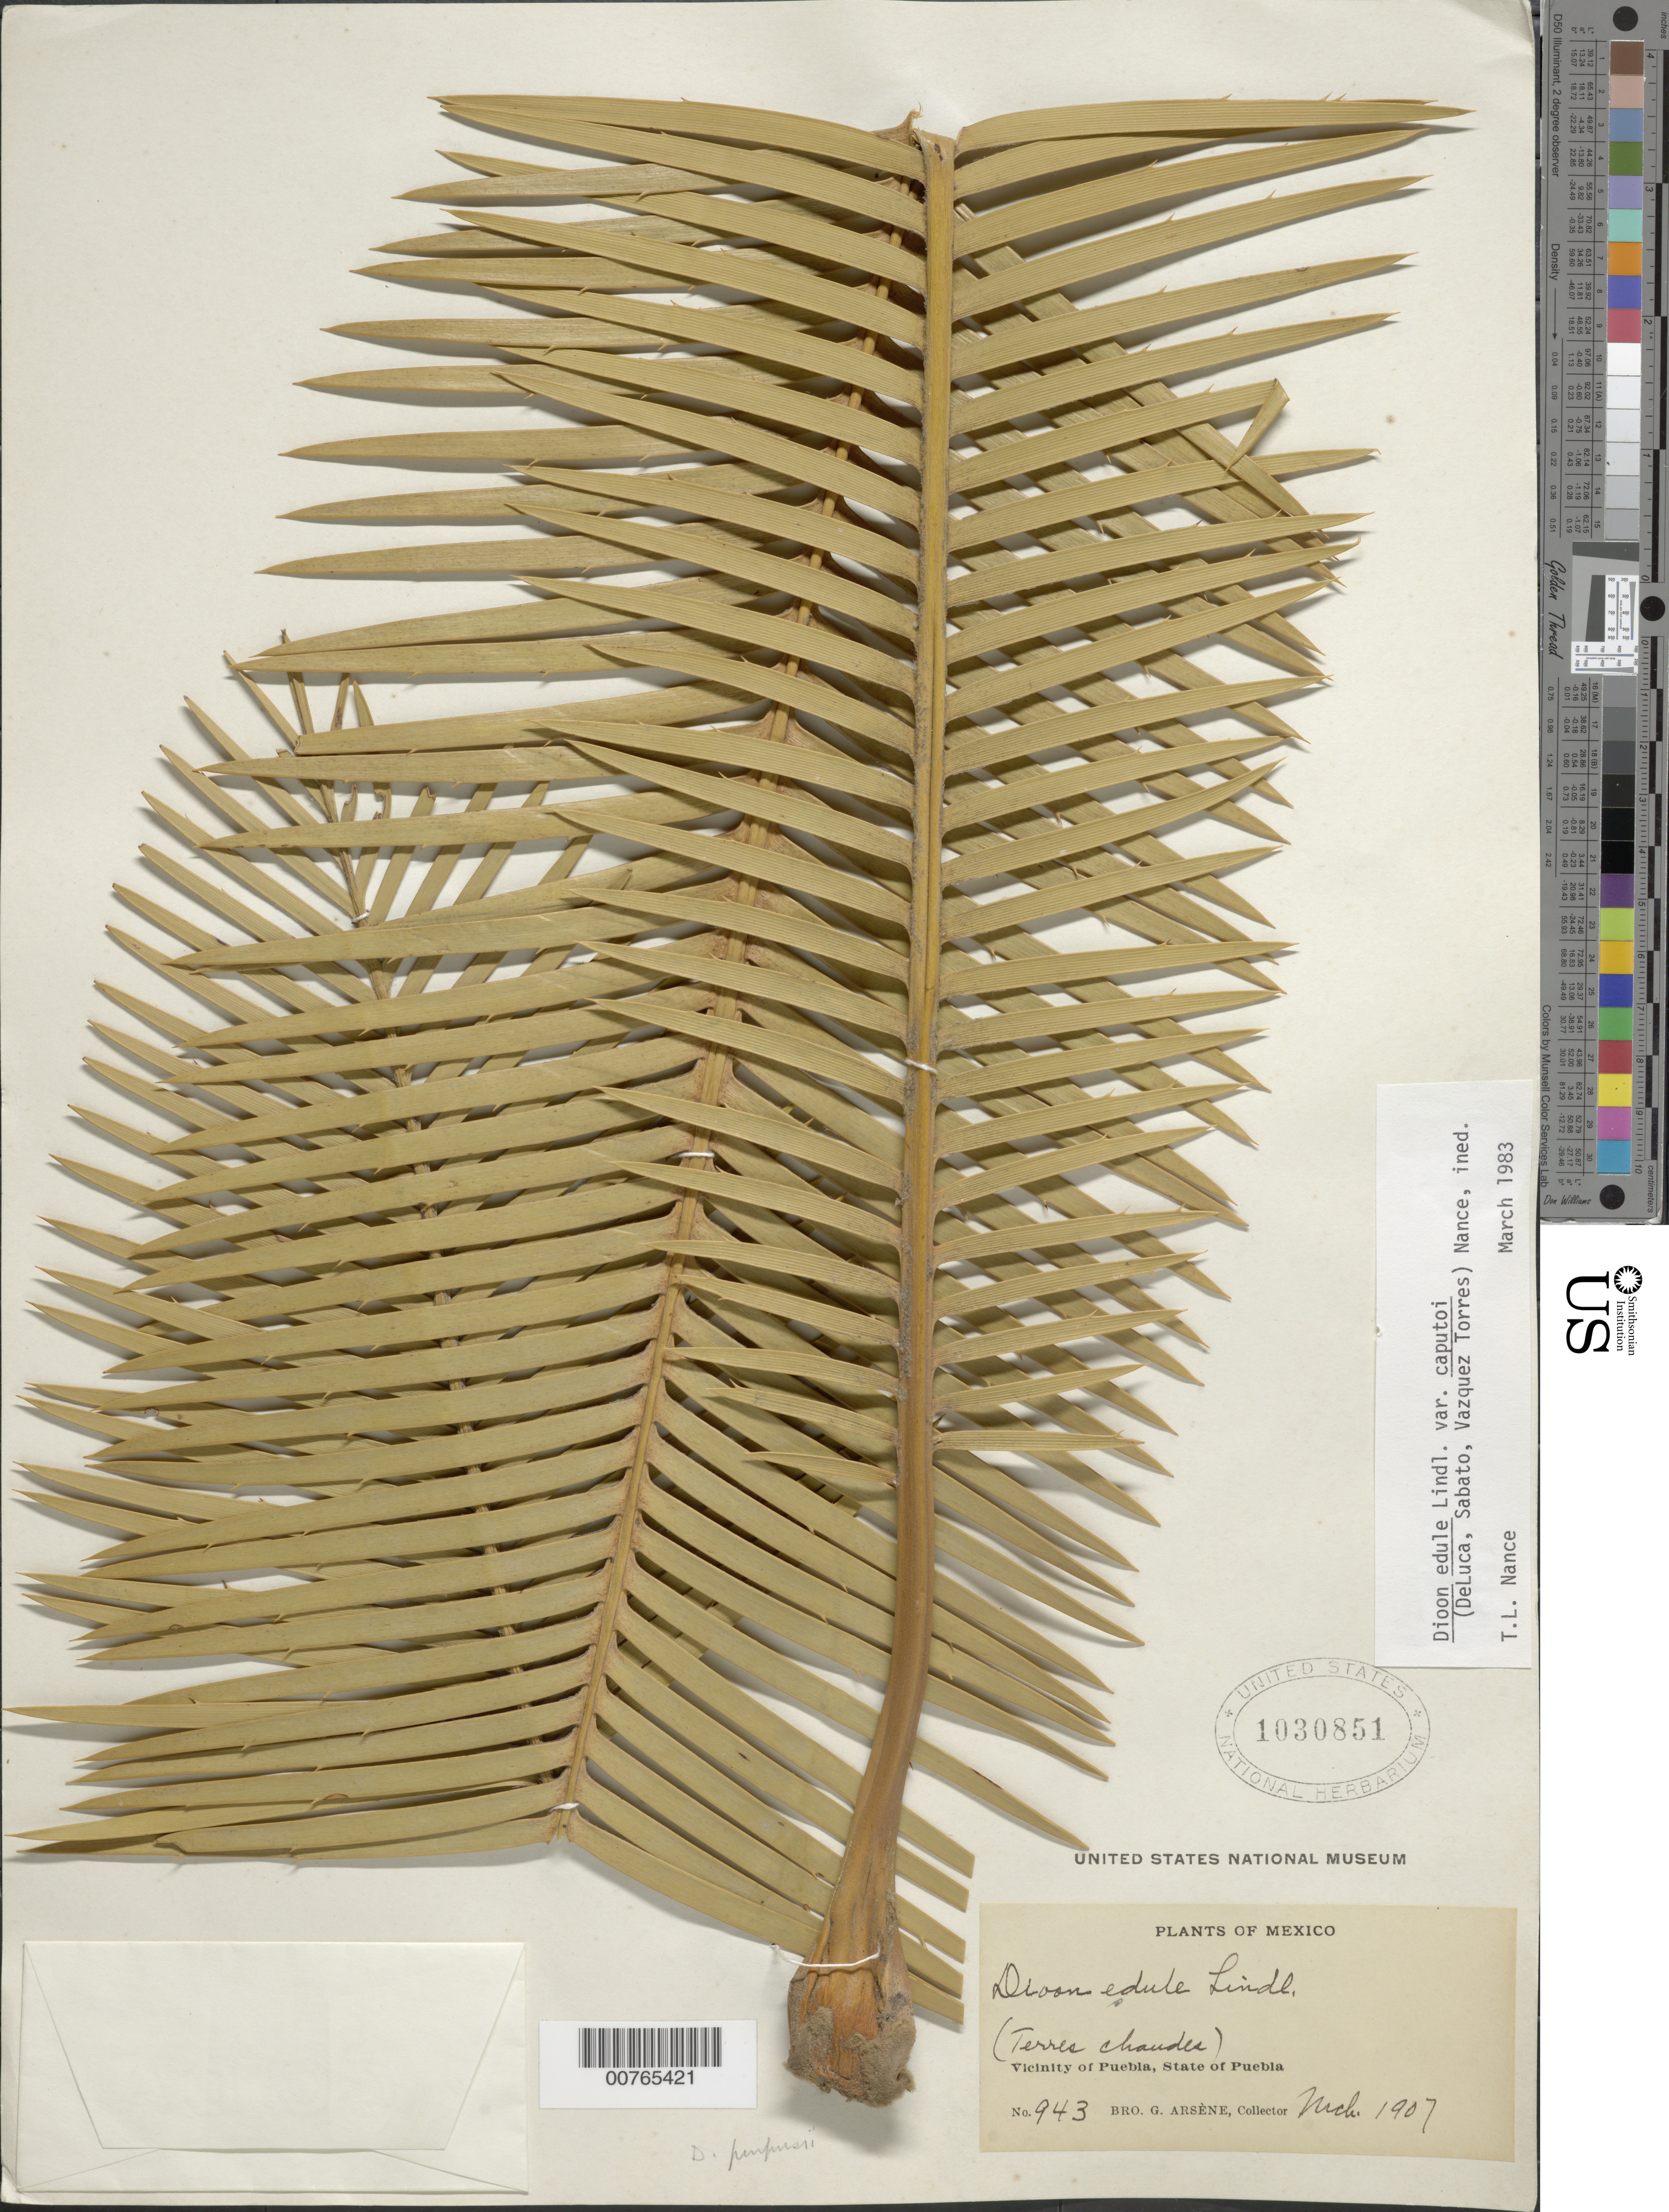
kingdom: Plantae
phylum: Tracheophyta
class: Cycadopsida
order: Cycadales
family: Zamiaceae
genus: Dioon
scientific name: Dioon caputoi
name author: De Luca et al.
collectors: Bro. G. Arsène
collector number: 943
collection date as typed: Mar 1907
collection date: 1907-03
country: Mexico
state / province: Puebla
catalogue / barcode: US 1030851